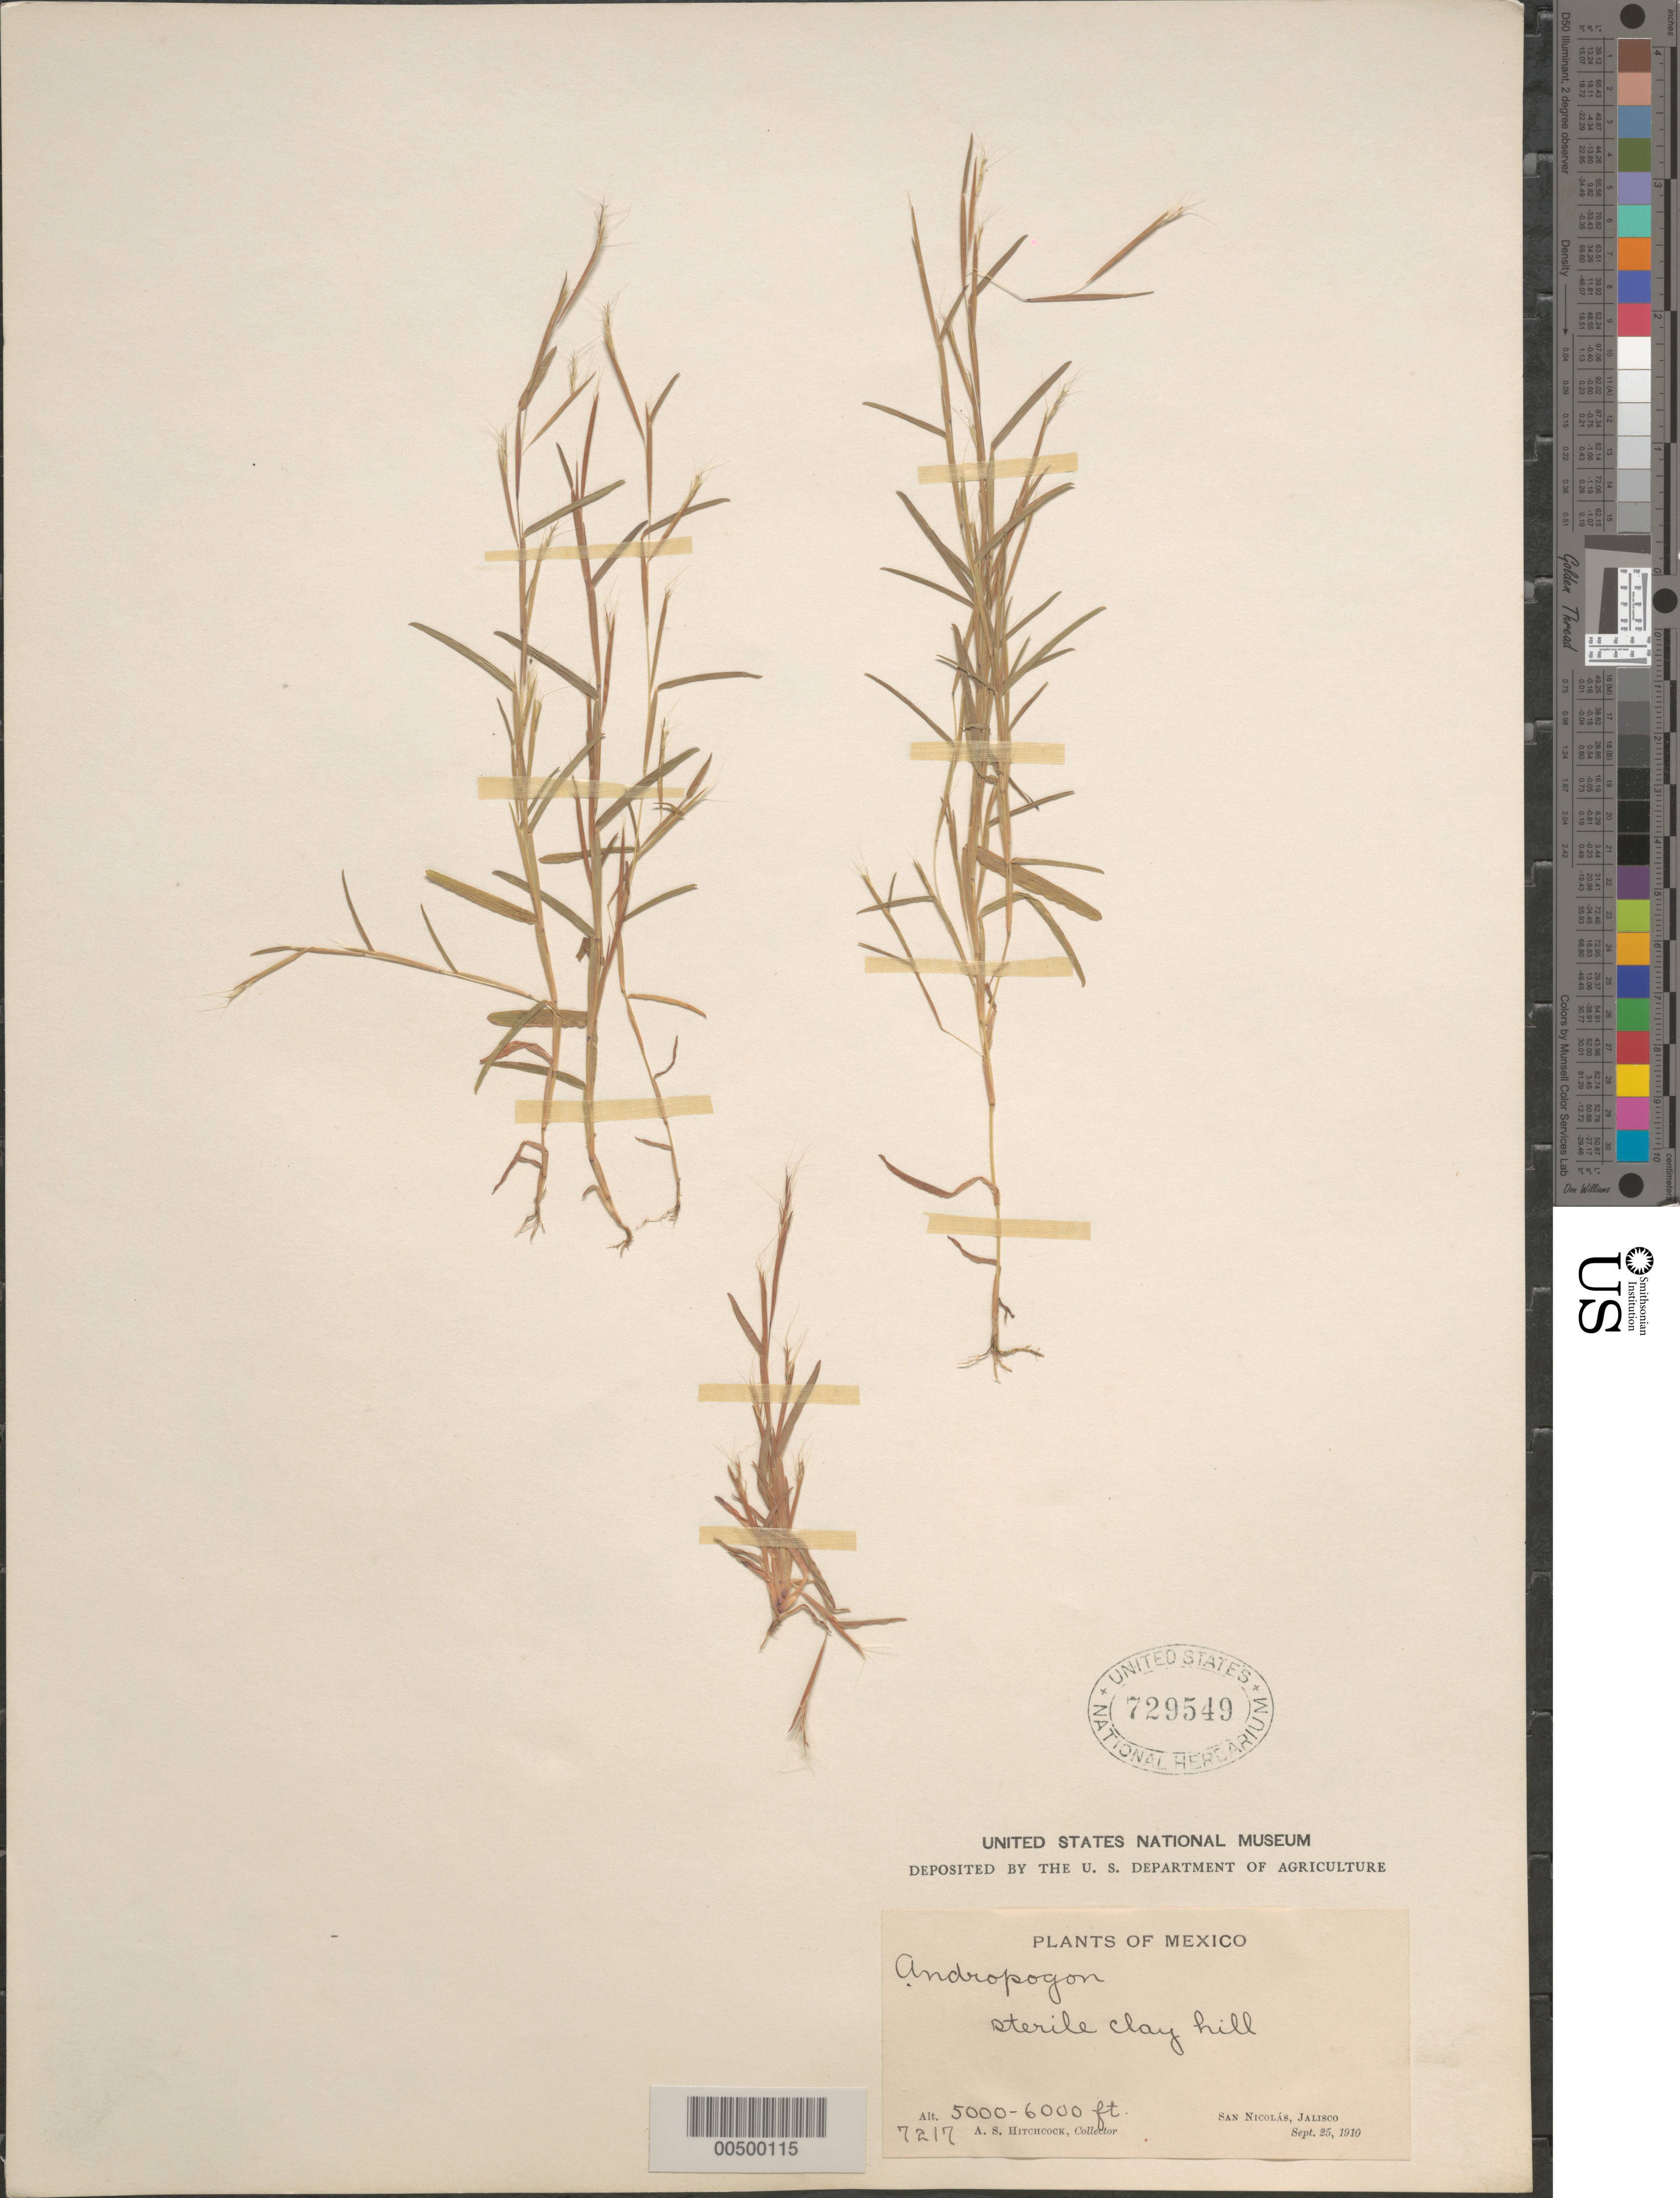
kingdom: Plantae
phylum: Tracheophyta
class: Liliopsida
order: Poales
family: Poaceae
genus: Schizachyrium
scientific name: Schizachyrium brevifolium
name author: (Sw.) Nees ex Büse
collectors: A. S. Hitchcock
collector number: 7217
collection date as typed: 25 Sep 1910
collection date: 1910-09-25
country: Mexico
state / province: Jalisco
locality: San Nicolás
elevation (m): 1524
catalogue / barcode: US 729549